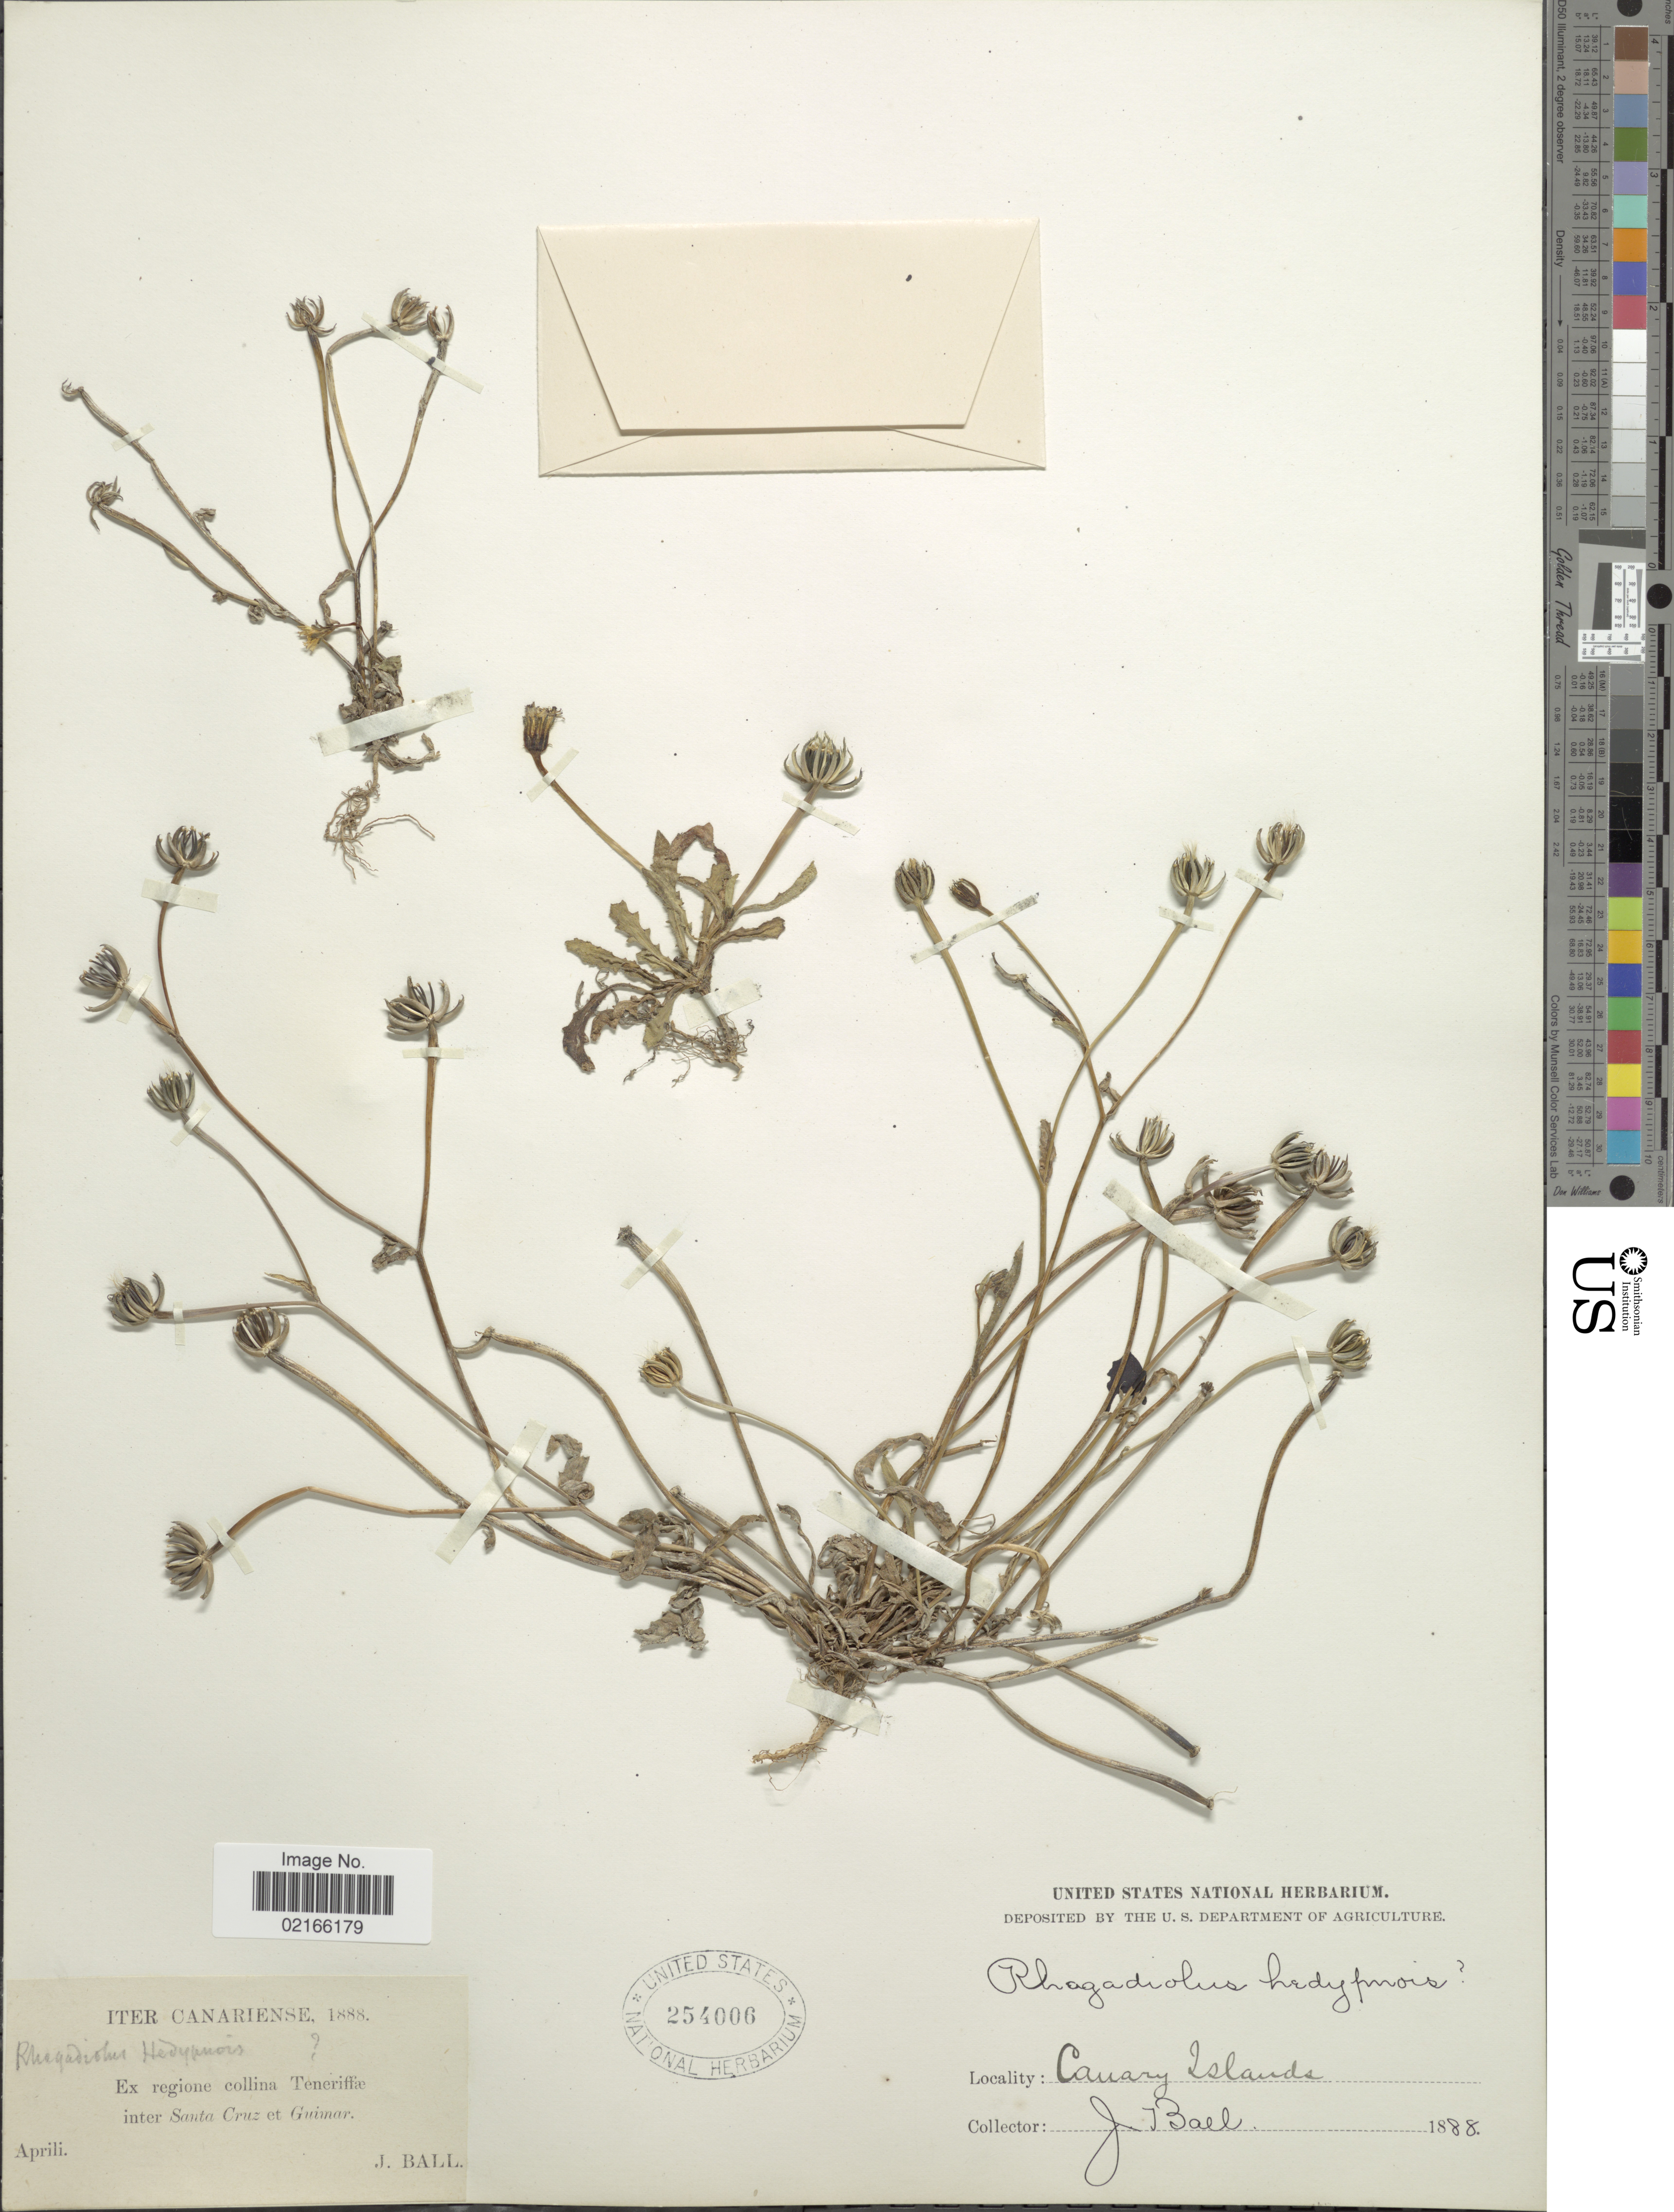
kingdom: Plantae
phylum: Tracheophyta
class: Magnoliopsida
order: Asterales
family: Asteraceae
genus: Hedypnois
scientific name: Hedypnois rhagadioloides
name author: (L.) F.W. Schmidt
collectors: J. Ball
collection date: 1888-04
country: Spain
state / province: Canarias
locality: Canariense. Ex regione collina Teneriffiae inter Santa Cruz et Guimar. Canary Islands.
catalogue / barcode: US 254006